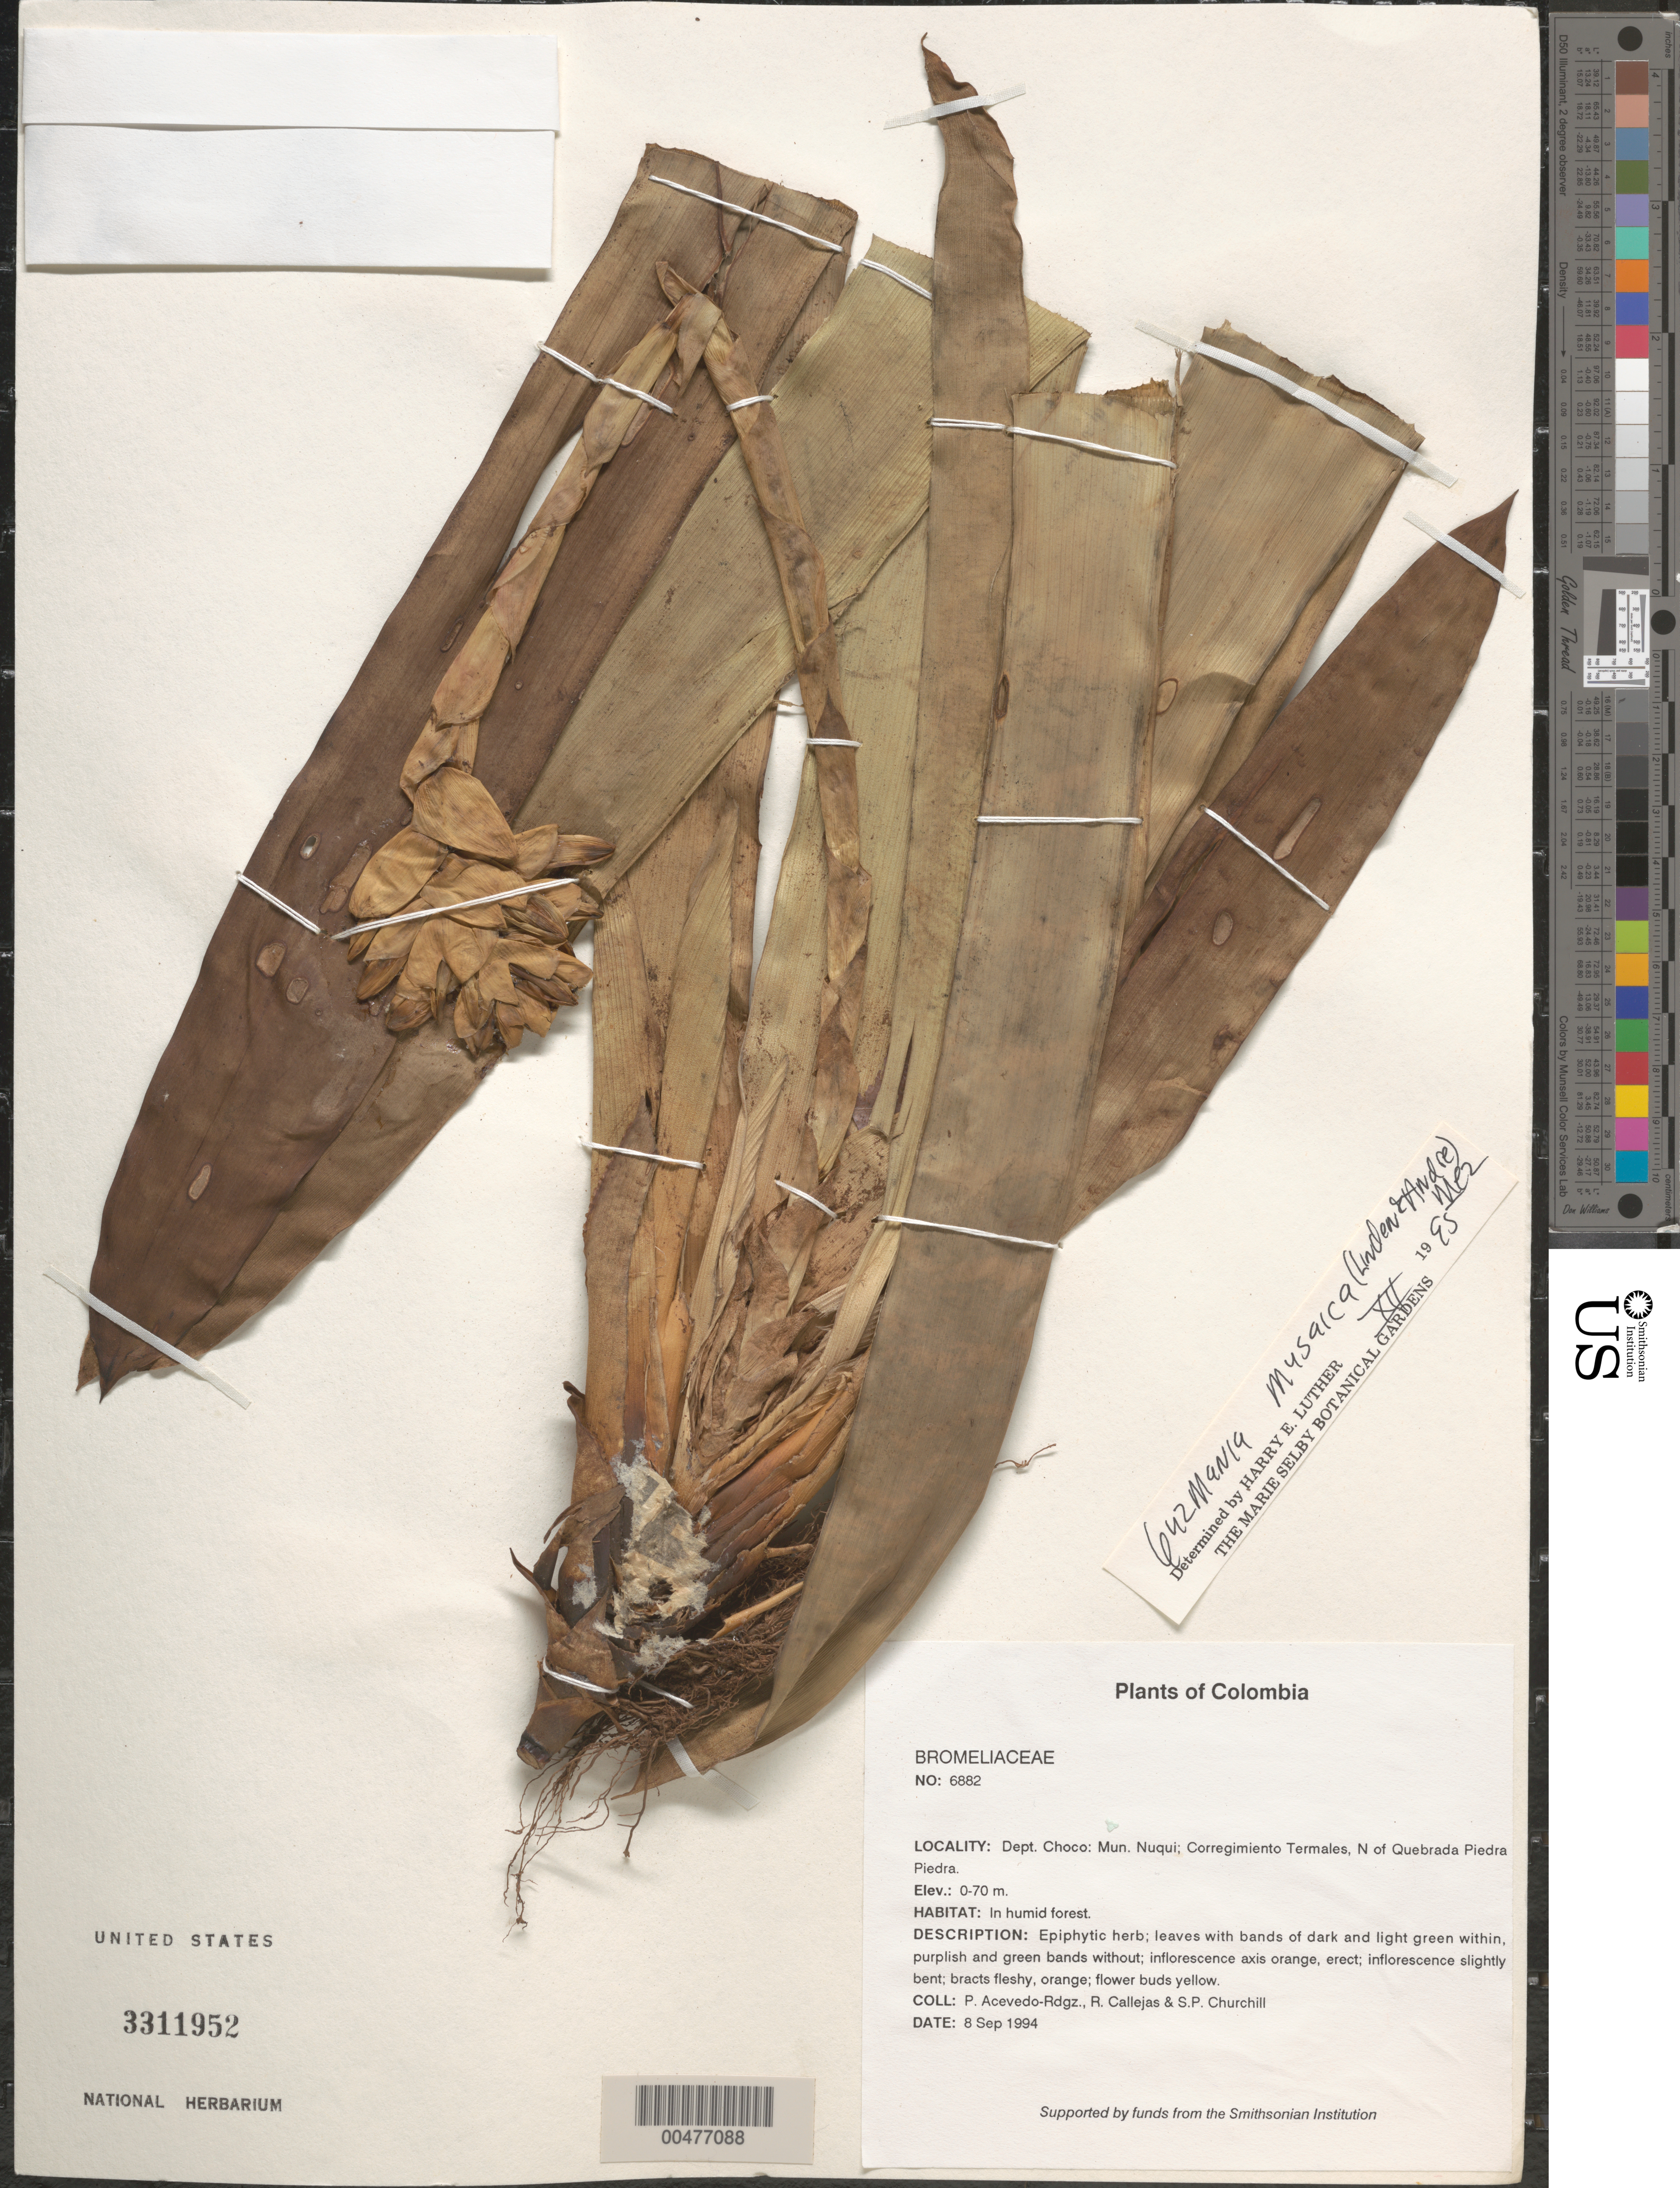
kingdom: Plantae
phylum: Tracheophyta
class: Liliopsida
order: Poales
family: Bromeliaceae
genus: Guzmania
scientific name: Guzmania musaica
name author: (Linden & André) Mez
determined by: Luther, Hans E.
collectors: P. Acevedo-Rodr., R. Callejas & S. Churchill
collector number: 6882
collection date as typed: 08 Sep 1994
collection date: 1994-09-08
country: Colombia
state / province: Chocó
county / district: Nuqui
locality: Depart. Choco; Mun. Nuqui; Corregimiento Termales, N of Quebrada Piedra Piedra.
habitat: In humid forest.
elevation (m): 0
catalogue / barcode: US 3311952